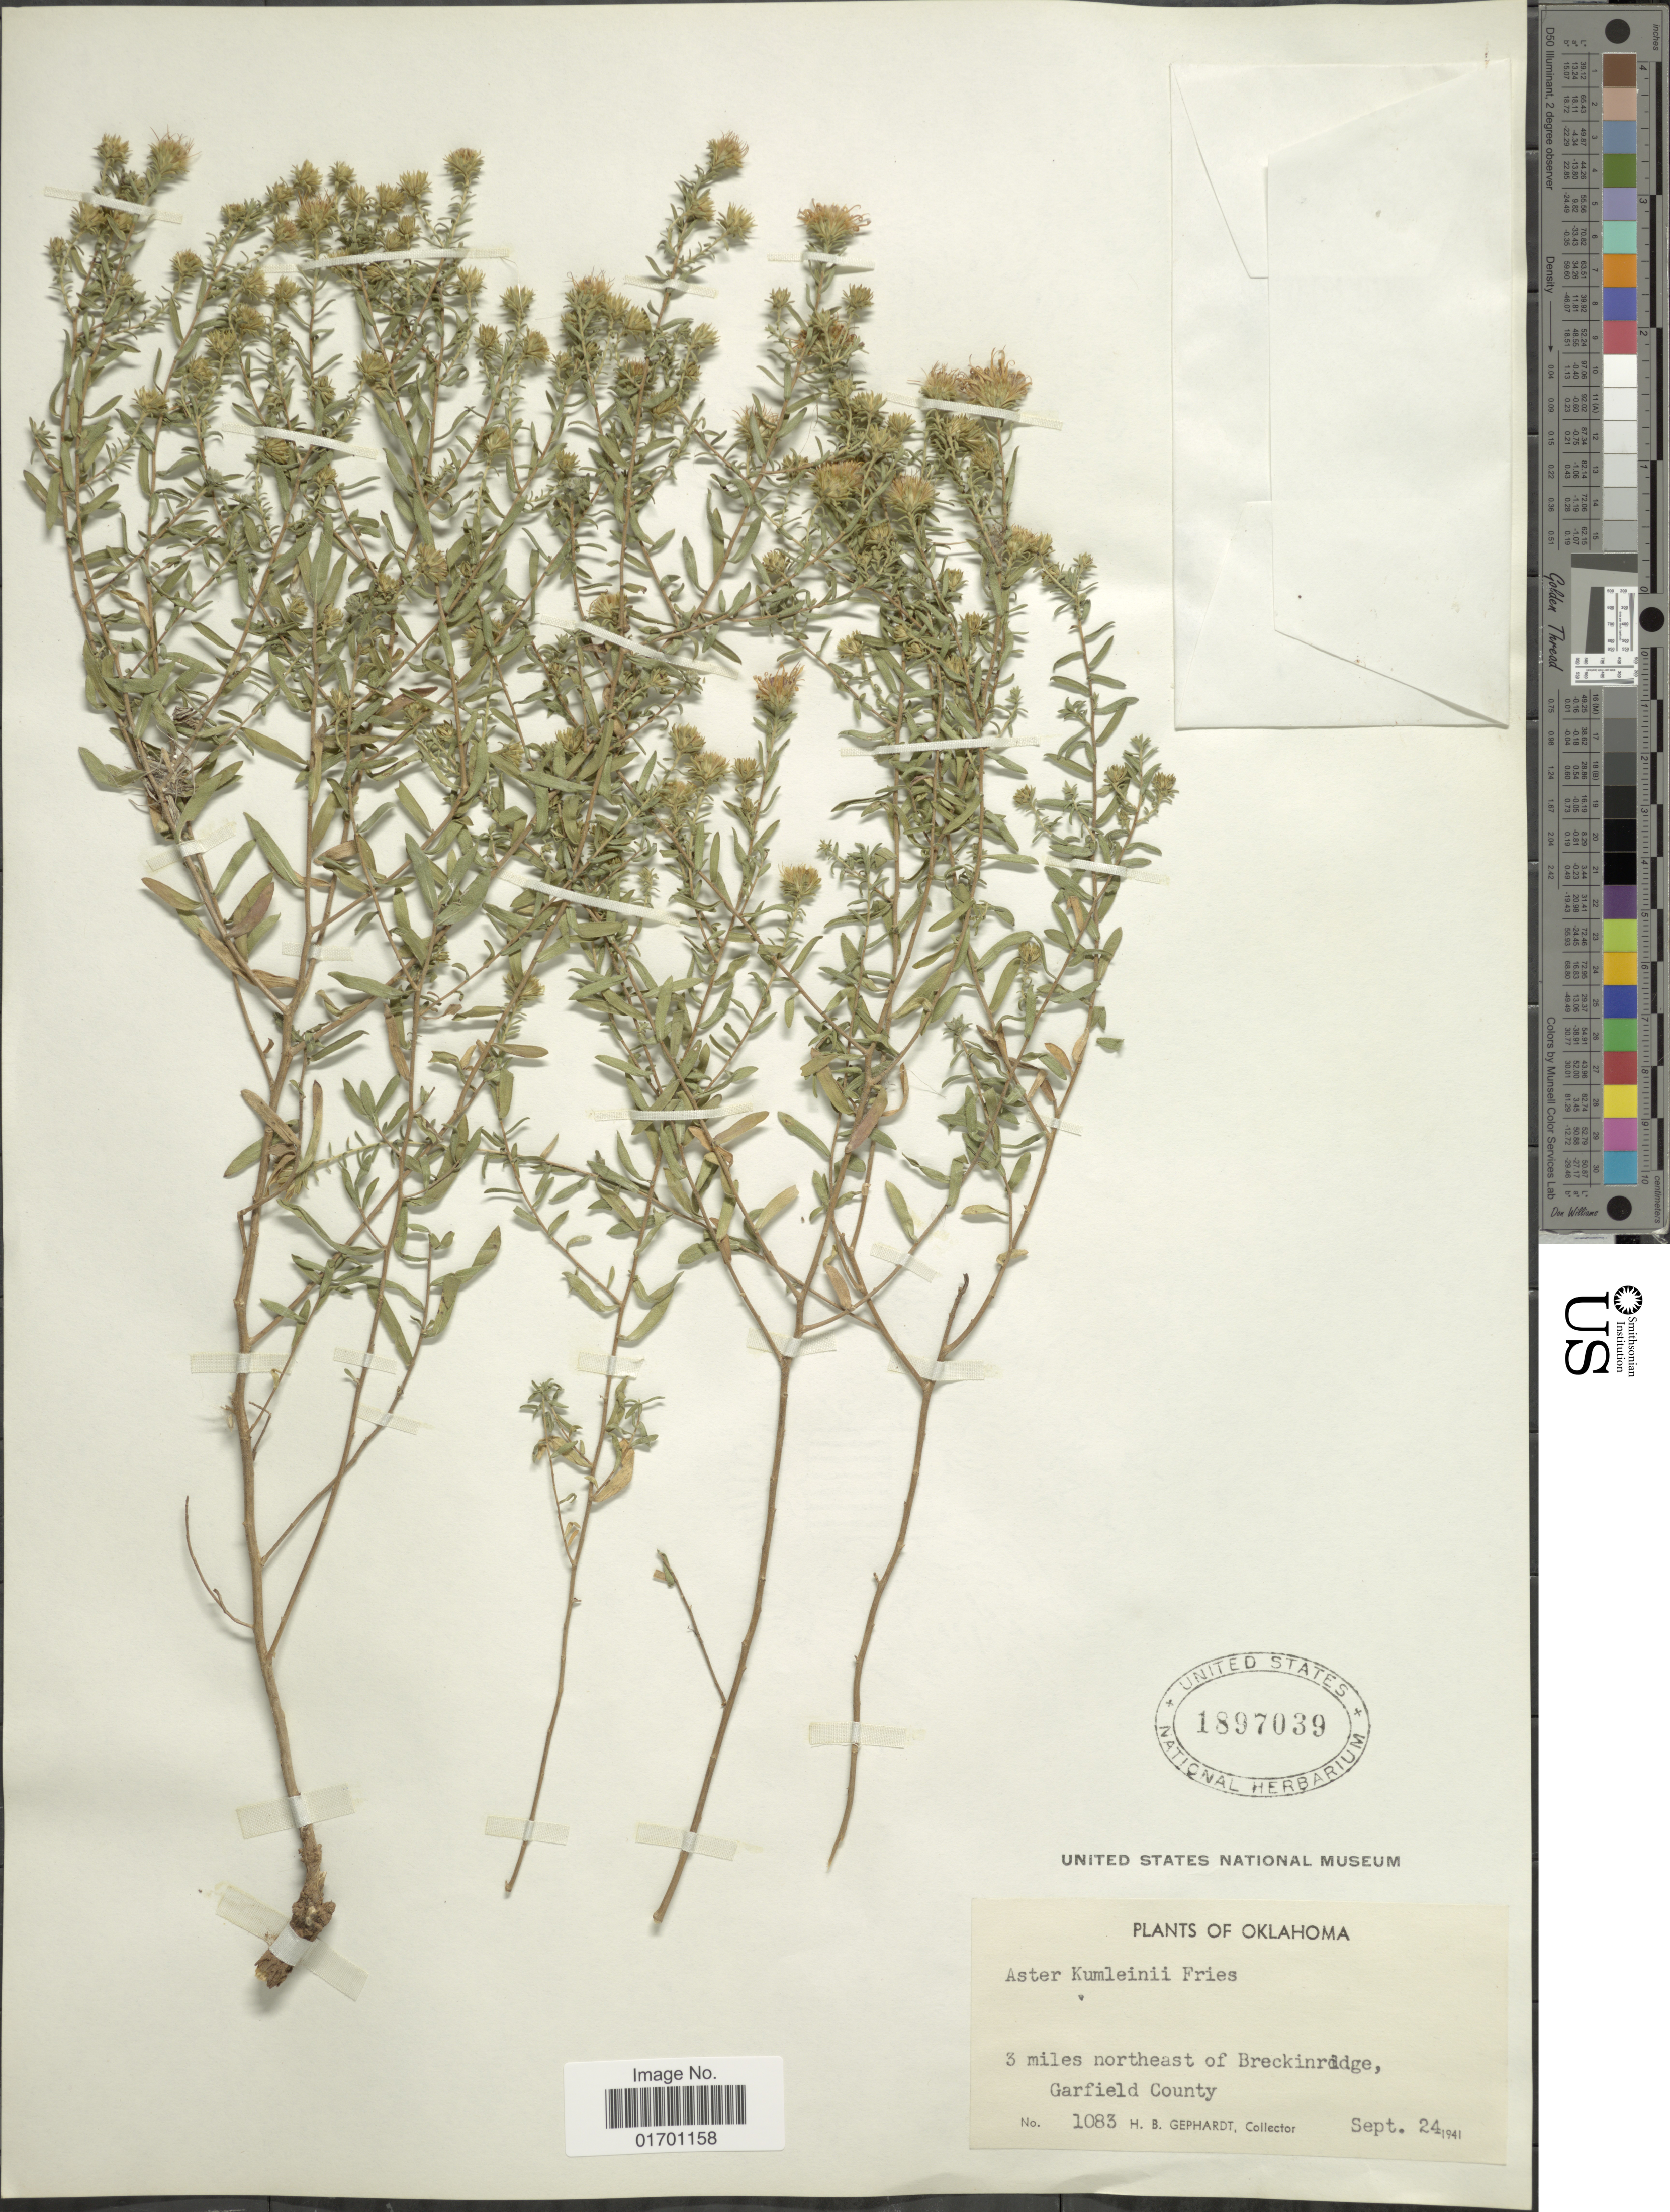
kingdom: Plantae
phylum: Tracheophyta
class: Magnoliopsida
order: Asterales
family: Asteraceae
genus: Symphyotrichum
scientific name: Symphyotrichum oblongifolium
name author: (Nutt.) G.L. Nesom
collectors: H. Gephardt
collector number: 1083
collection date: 1941-09-24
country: United States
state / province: Oklahoma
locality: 3 miles northeast of Breckinridge Garfield County.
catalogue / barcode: US 1897039